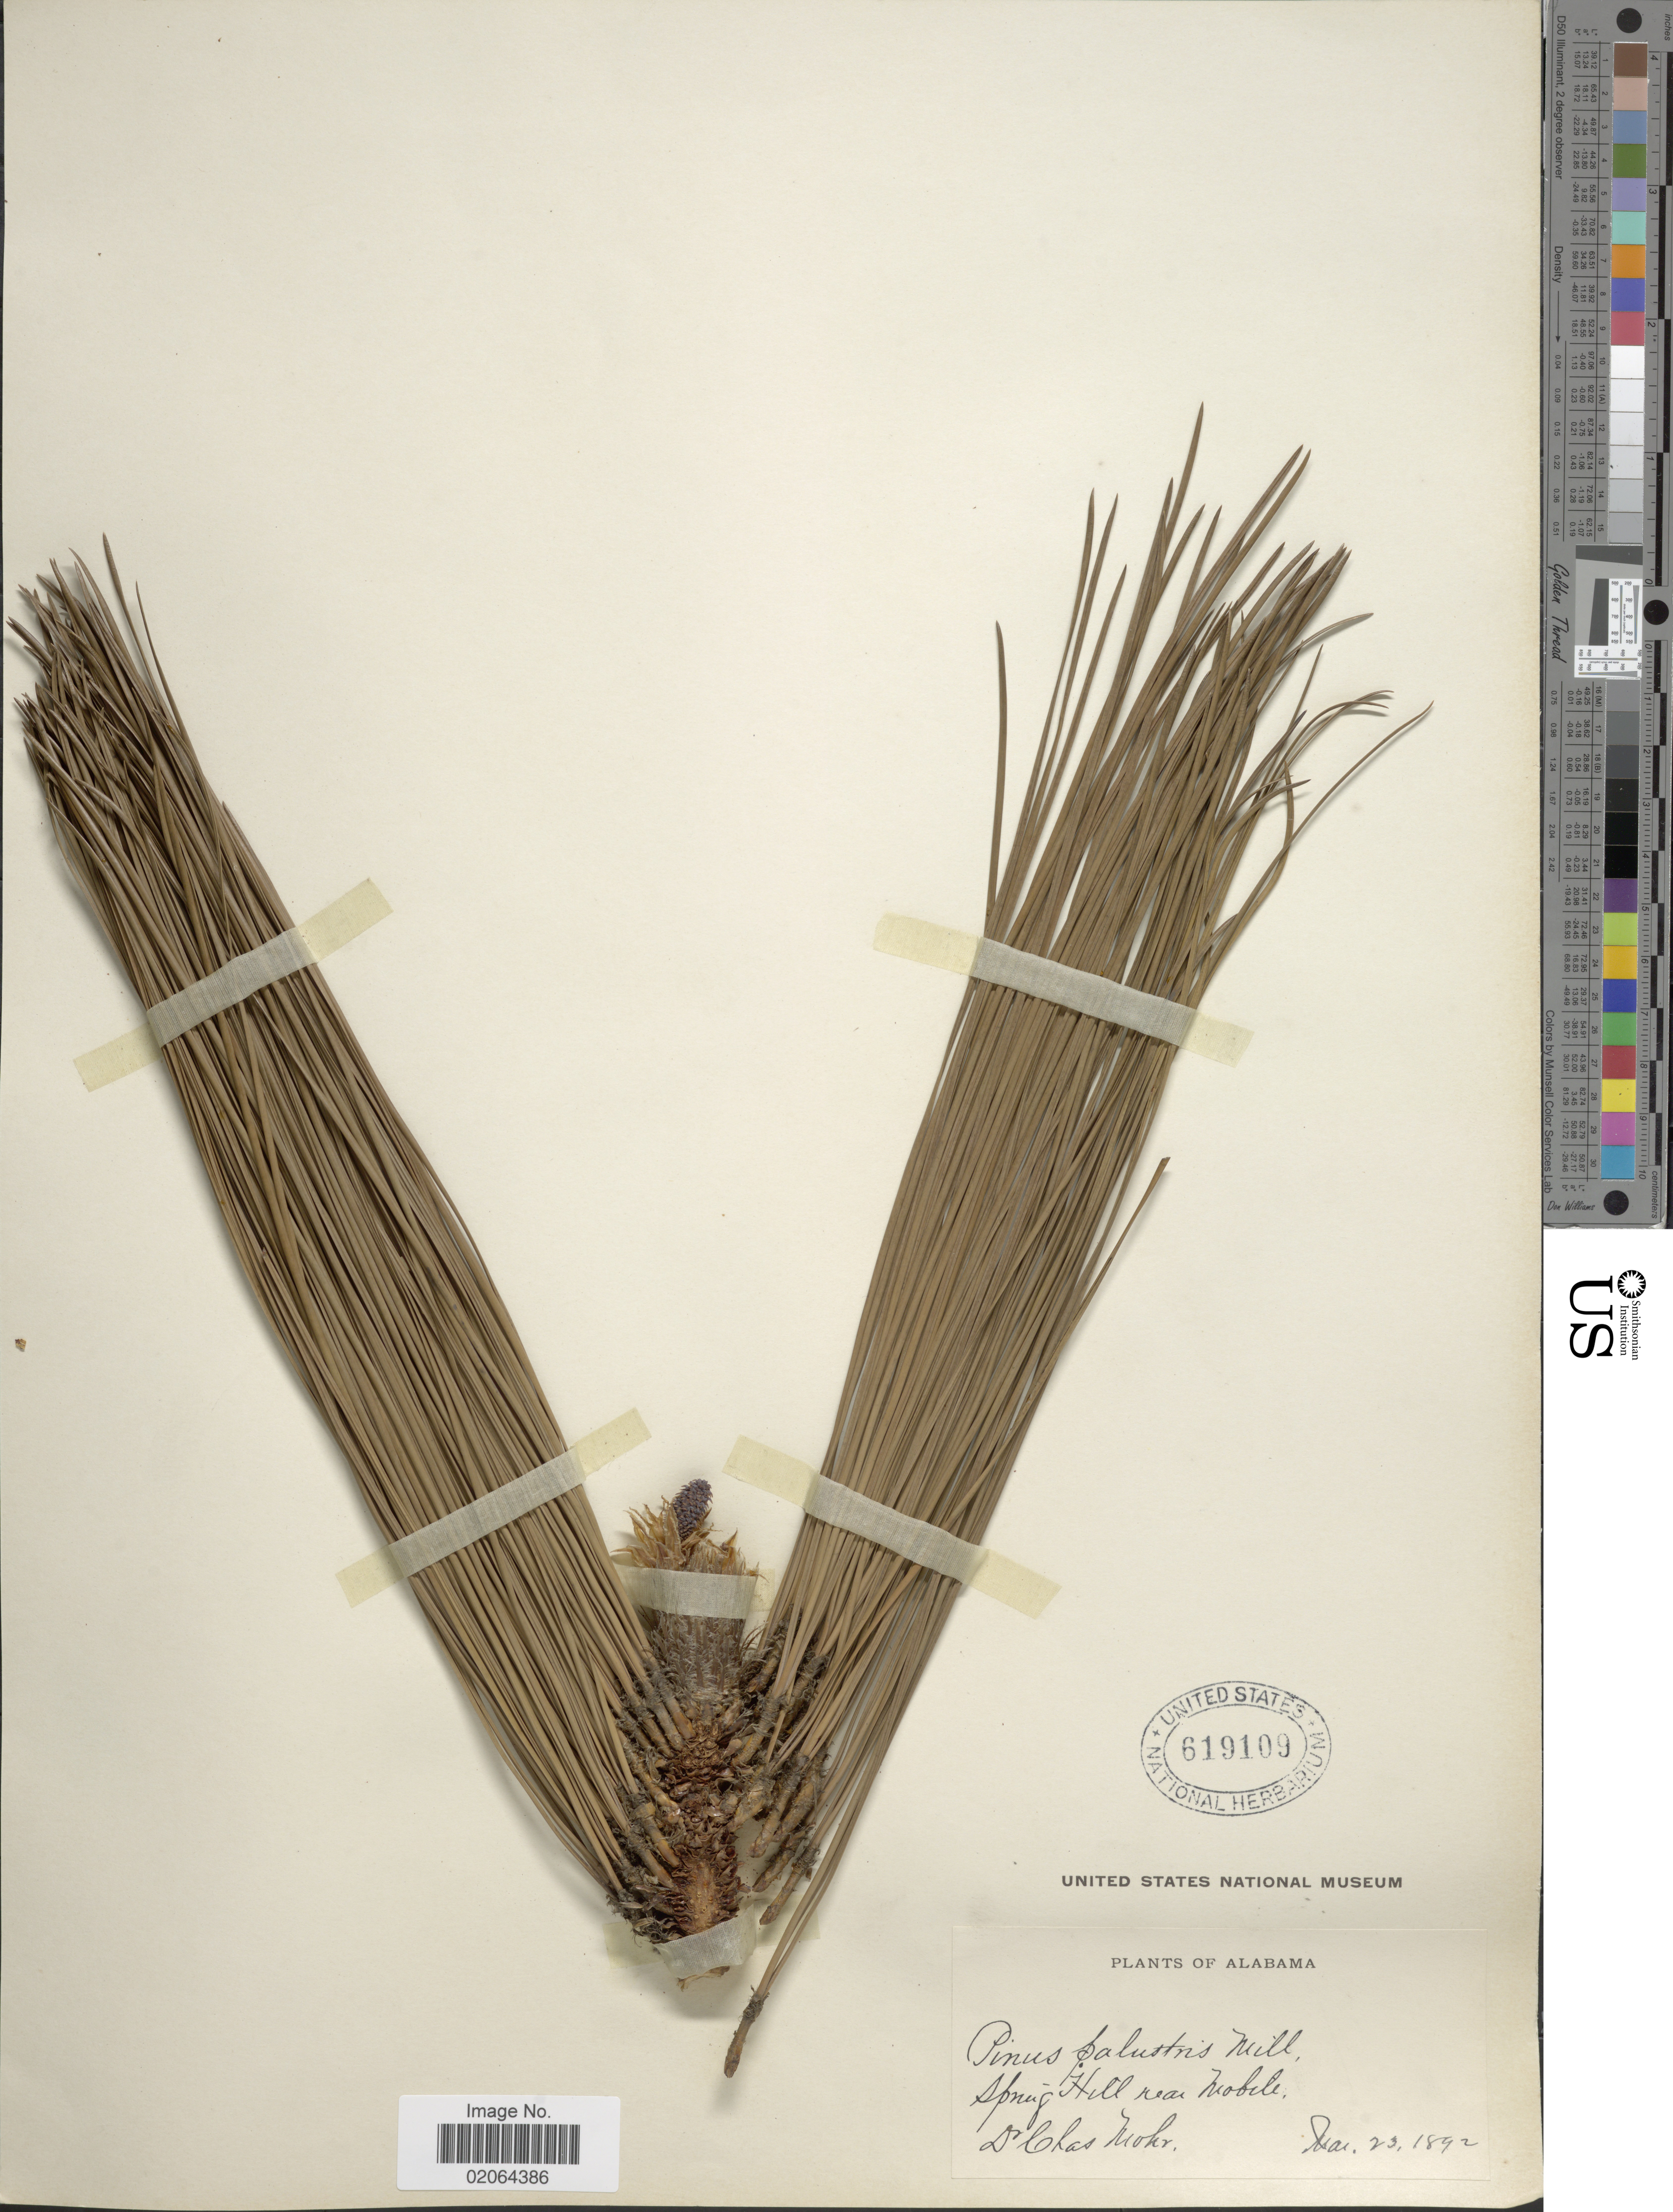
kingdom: Plantae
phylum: Tracheophyta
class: Pinopsida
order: Pinales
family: Pinaceae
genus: Pinus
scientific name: Pinus palustris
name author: Mill.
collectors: C. T. Mohr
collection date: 1892-03-23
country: United States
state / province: Alabama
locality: Alabama, Spring Hill near Mobile.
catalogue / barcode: US 619109